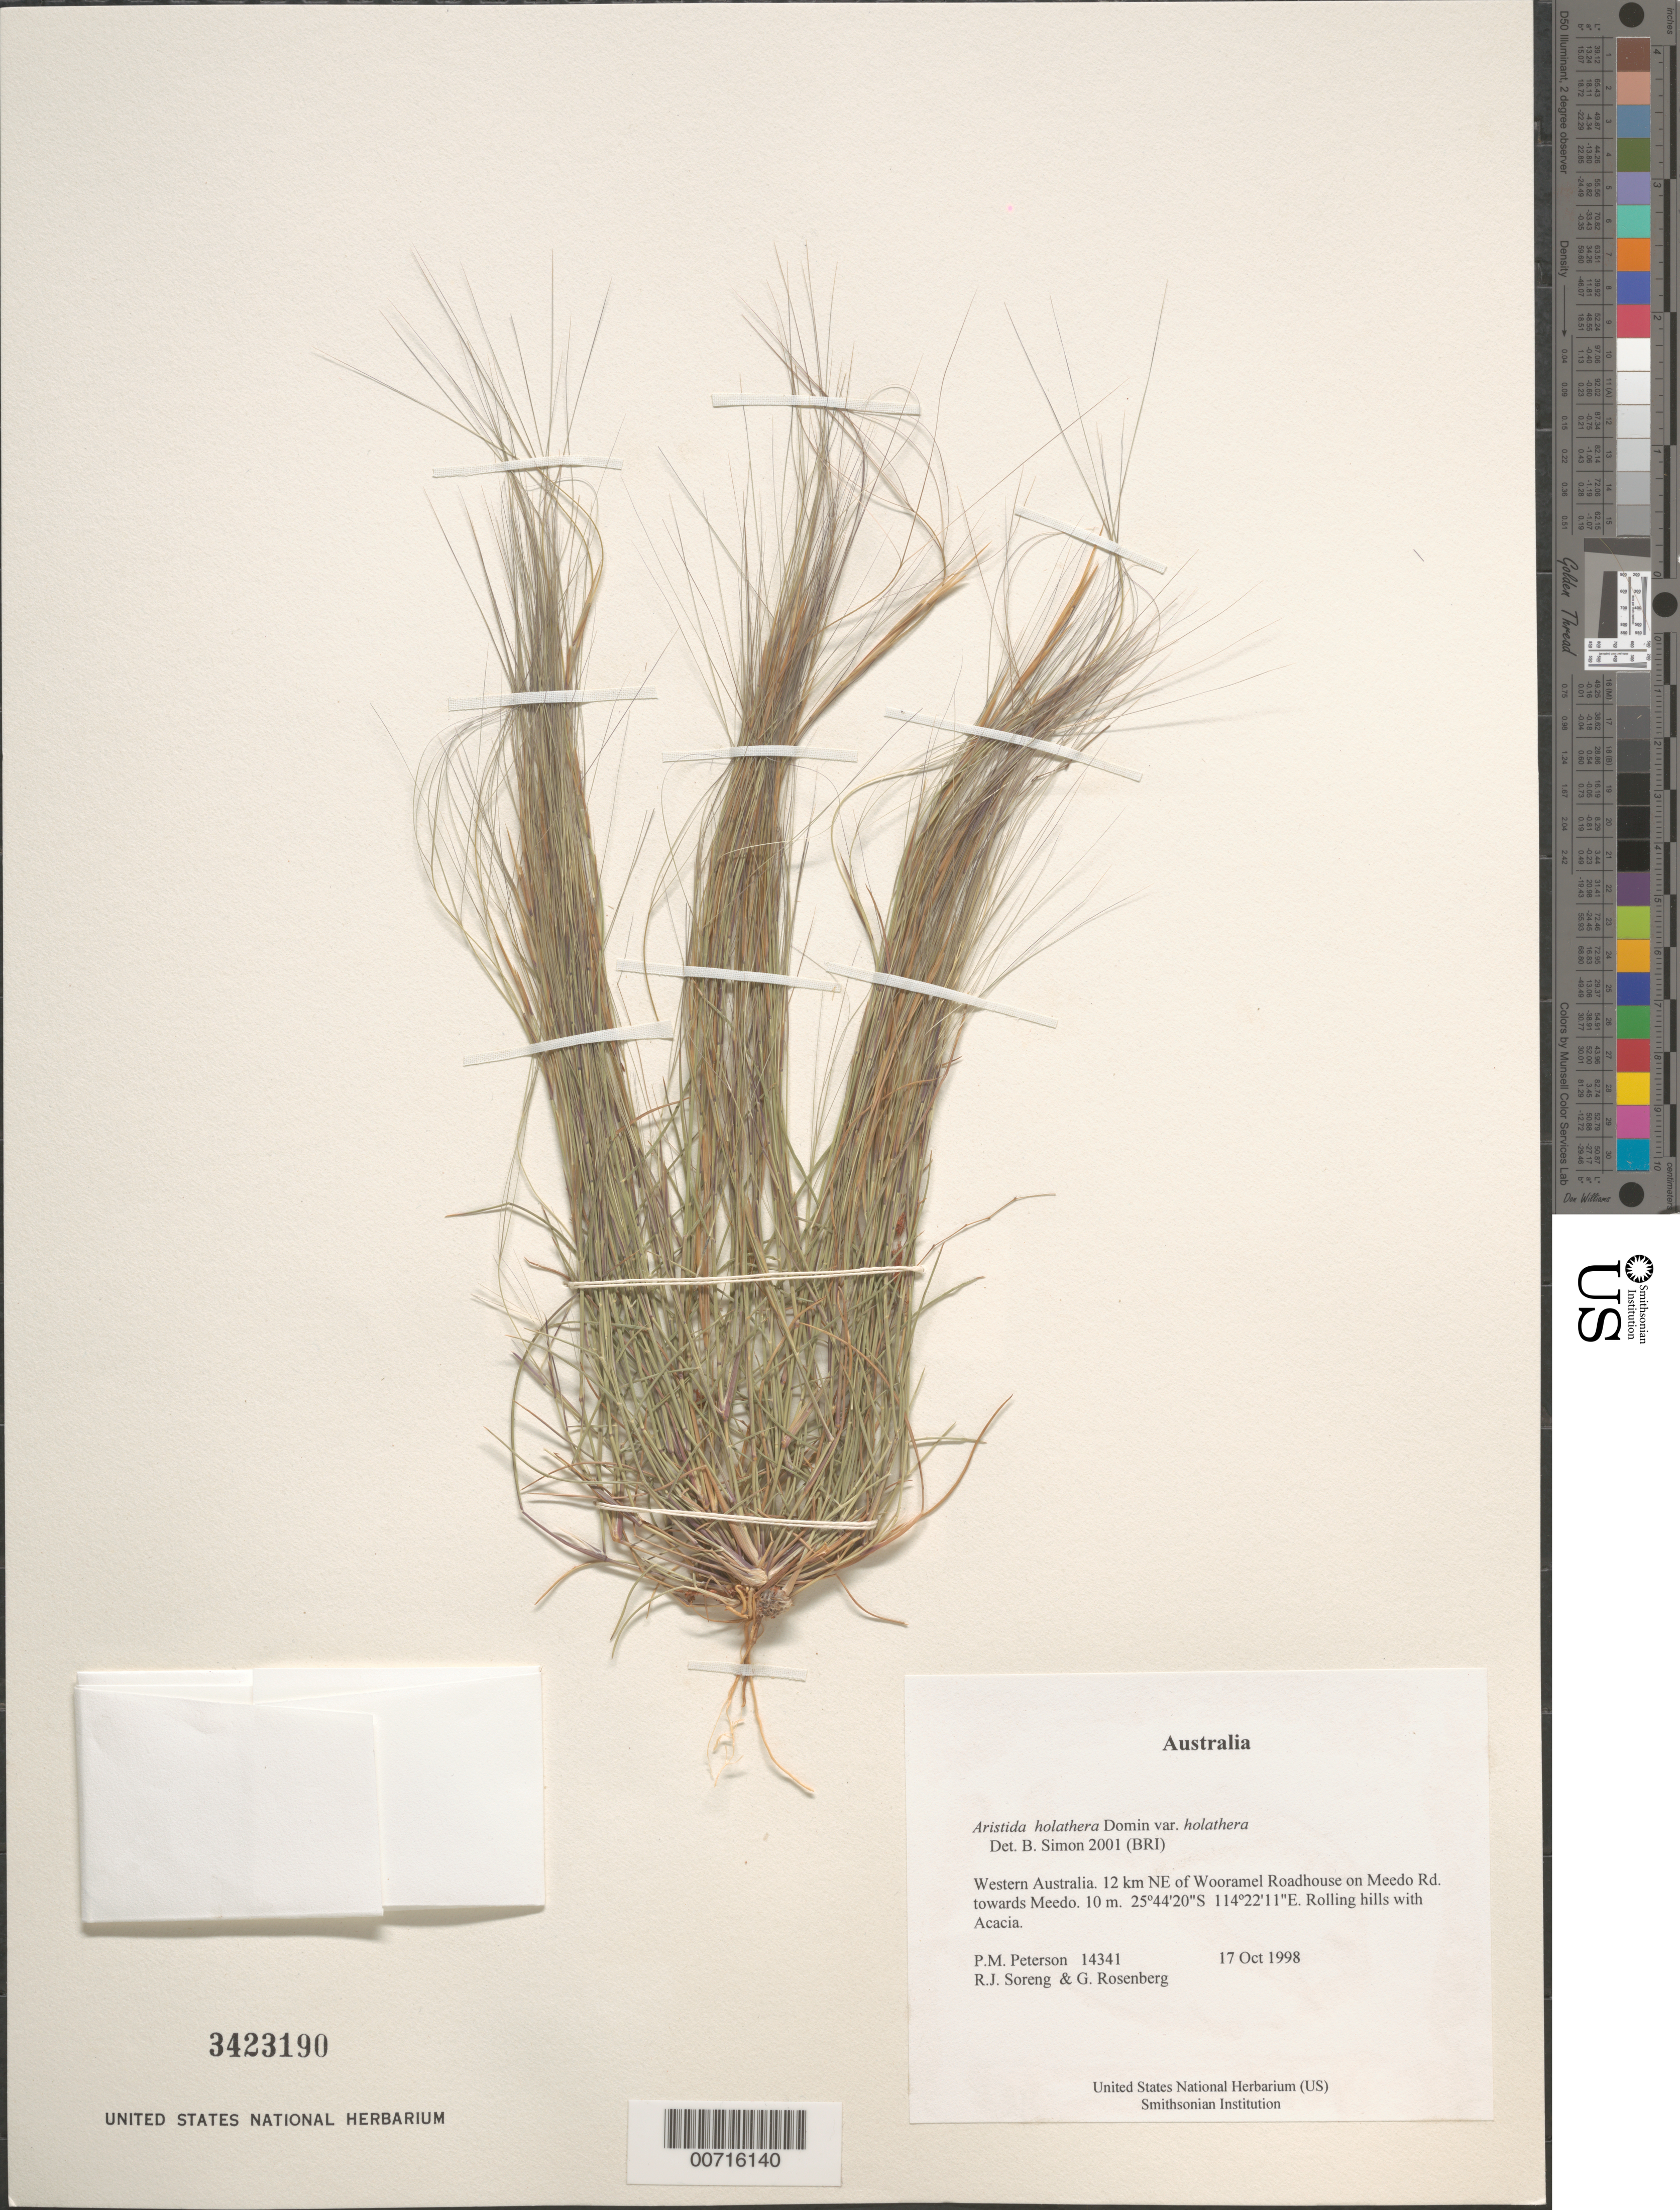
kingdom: Plantae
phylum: Tracheophyta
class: Liliopsida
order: Poales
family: Poaceae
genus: Aristida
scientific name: Aristida holathera var. holathera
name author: Domin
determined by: Simon, B.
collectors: P. M. Peterson, R. J. Soreng & G. Rosenberg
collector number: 14341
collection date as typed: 17 Oct 1998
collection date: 1998-10-17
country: Australia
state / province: Western Australia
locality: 12 km NE of Wooramel Roadhouse on Meedo Rd. towards Meedo.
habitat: Rolling hills with Acacia.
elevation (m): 10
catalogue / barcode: US 3423190